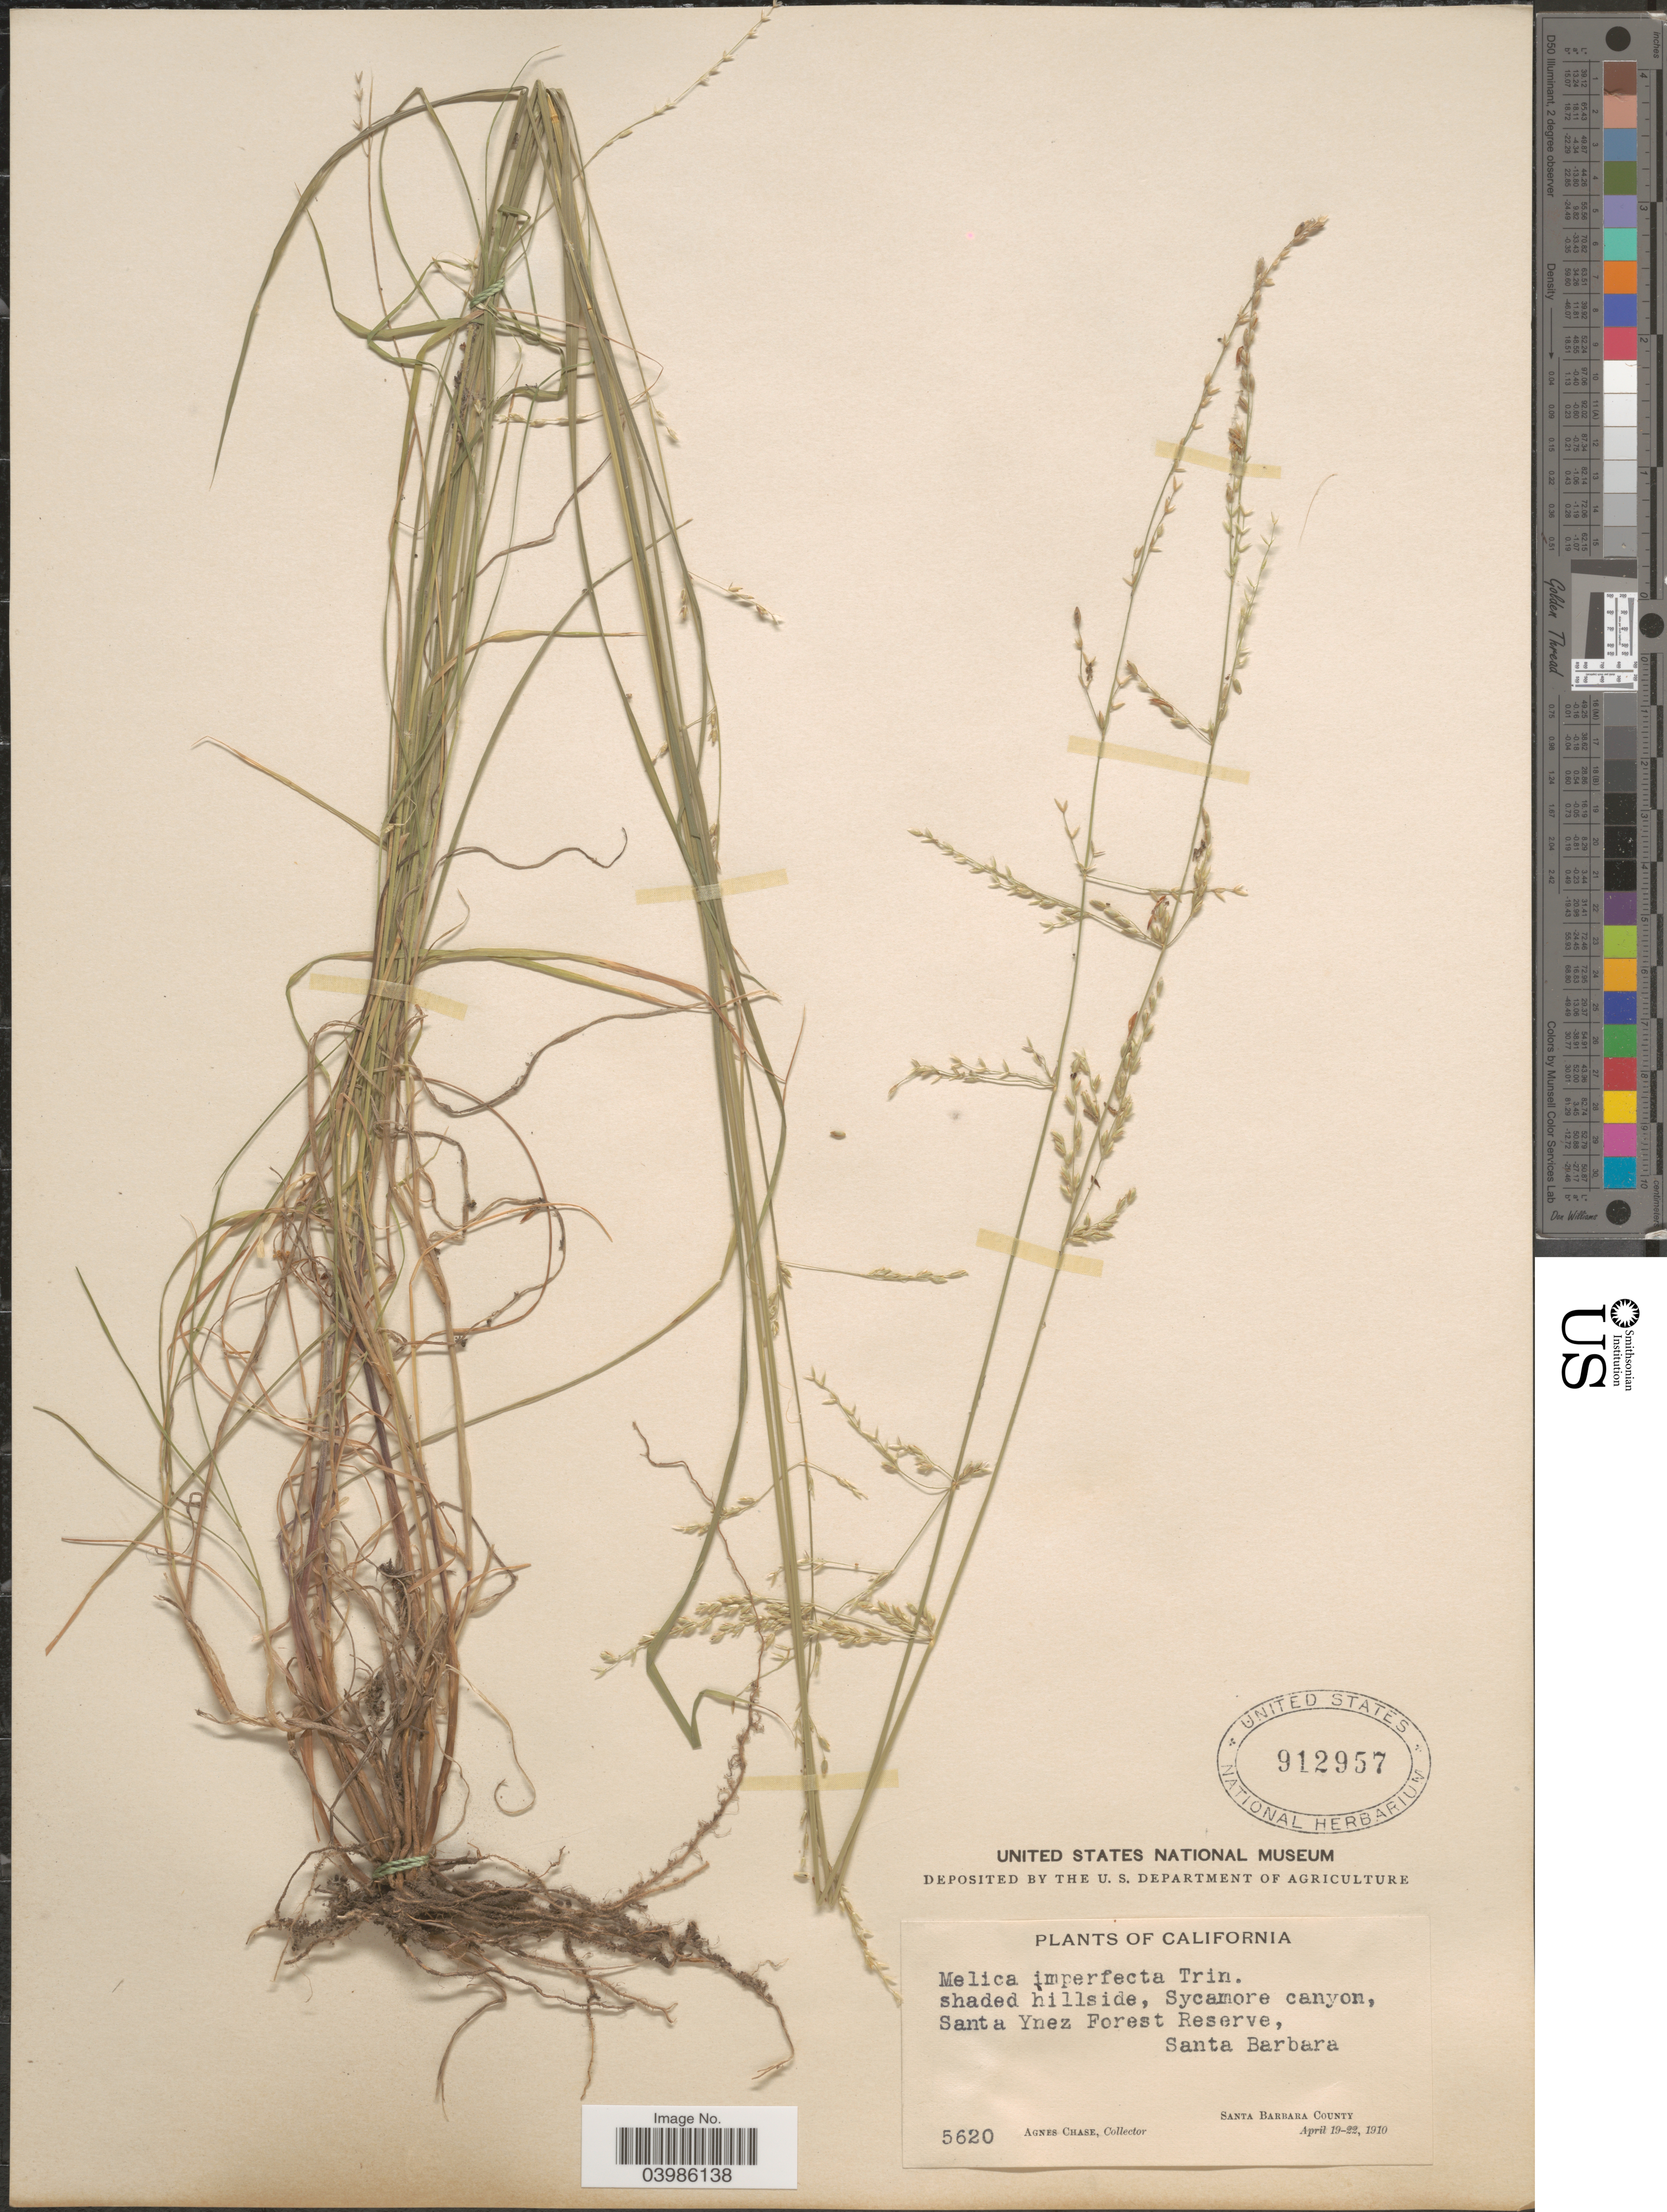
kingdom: Plantae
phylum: Tracheophyta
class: Liliopsida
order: Poales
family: Poaceae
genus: Melica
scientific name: Melica imperfecta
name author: Trin.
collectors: A. Chase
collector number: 5620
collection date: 1910-04-19/1910-04-22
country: United States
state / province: California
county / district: Santa Barbara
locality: Shaded hillside, Sycamore canyon, Santa Ynez Forest Reserve, Santa Barbara. Santa Barbara County.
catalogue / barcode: US 912957